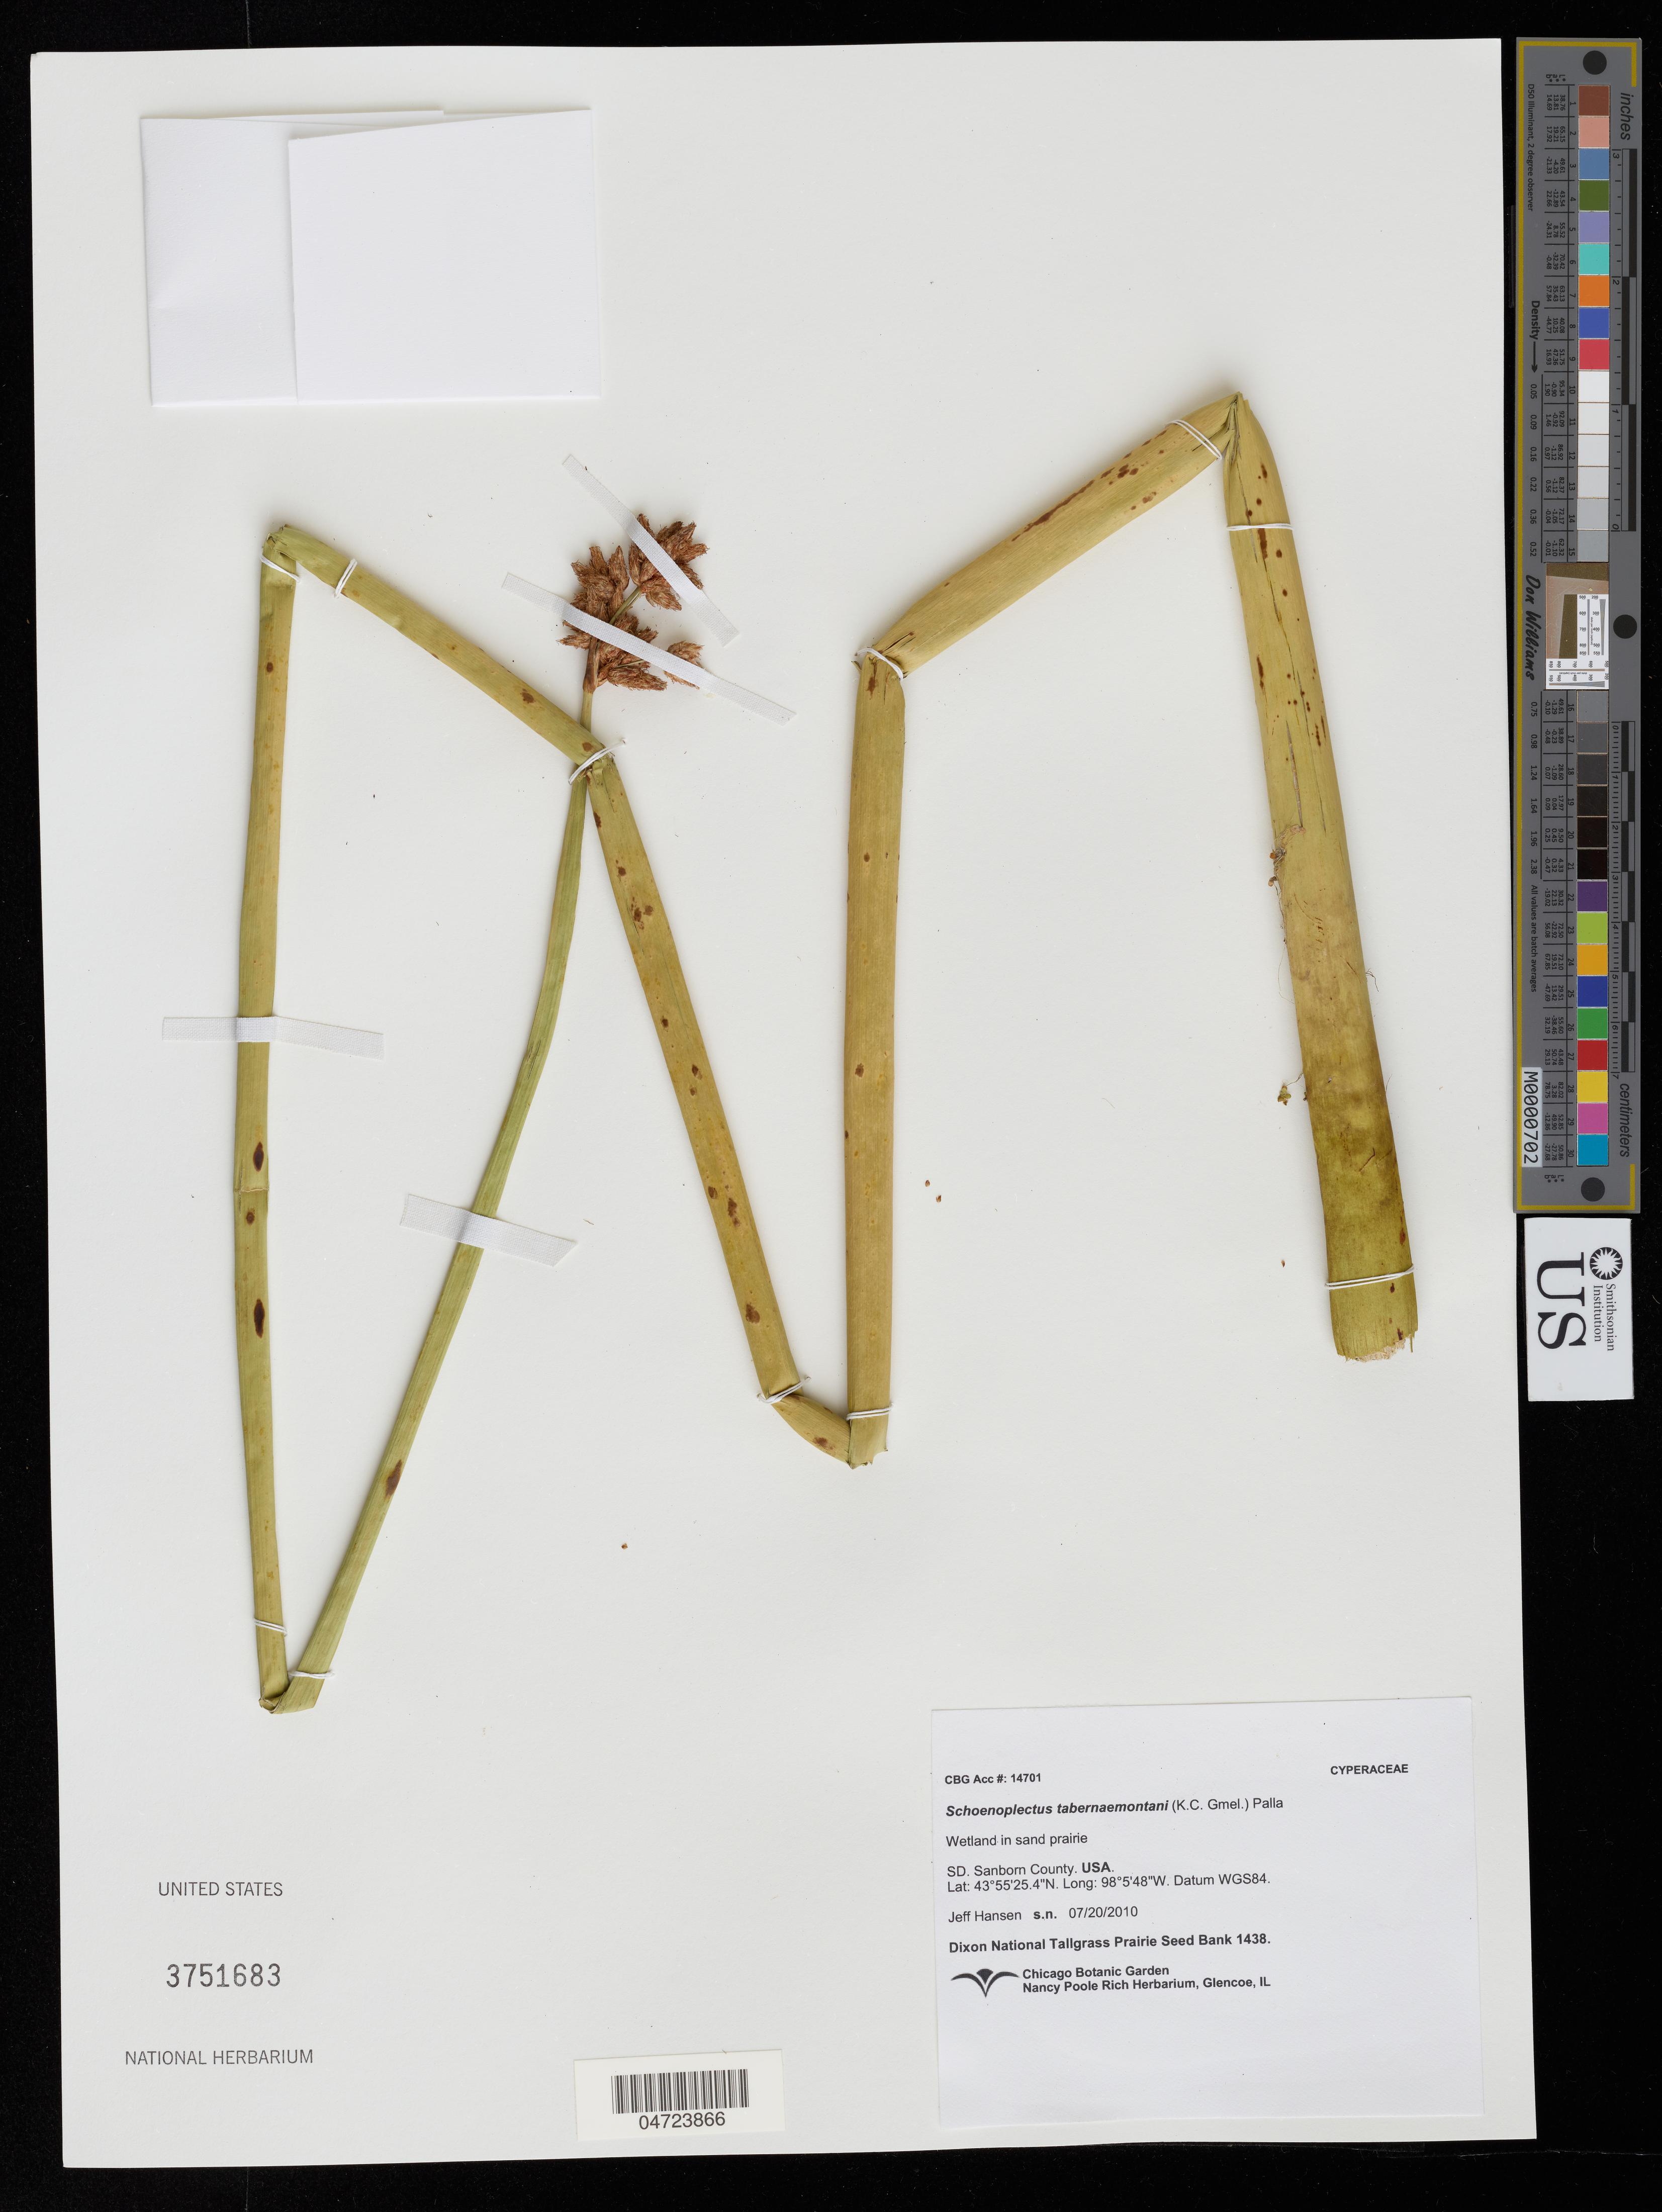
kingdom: Plantae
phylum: Tracheophyta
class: Liliopsida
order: Poales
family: Cyperaceae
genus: Schoenoplectus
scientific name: Schoenoplectus tabernaemontani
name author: (C.C. Gmel.) Palla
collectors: J. Hansen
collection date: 2010-07-20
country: United States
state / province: South Dakota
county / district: Sanborn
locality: Sanborn County.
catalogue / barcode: US 3751683